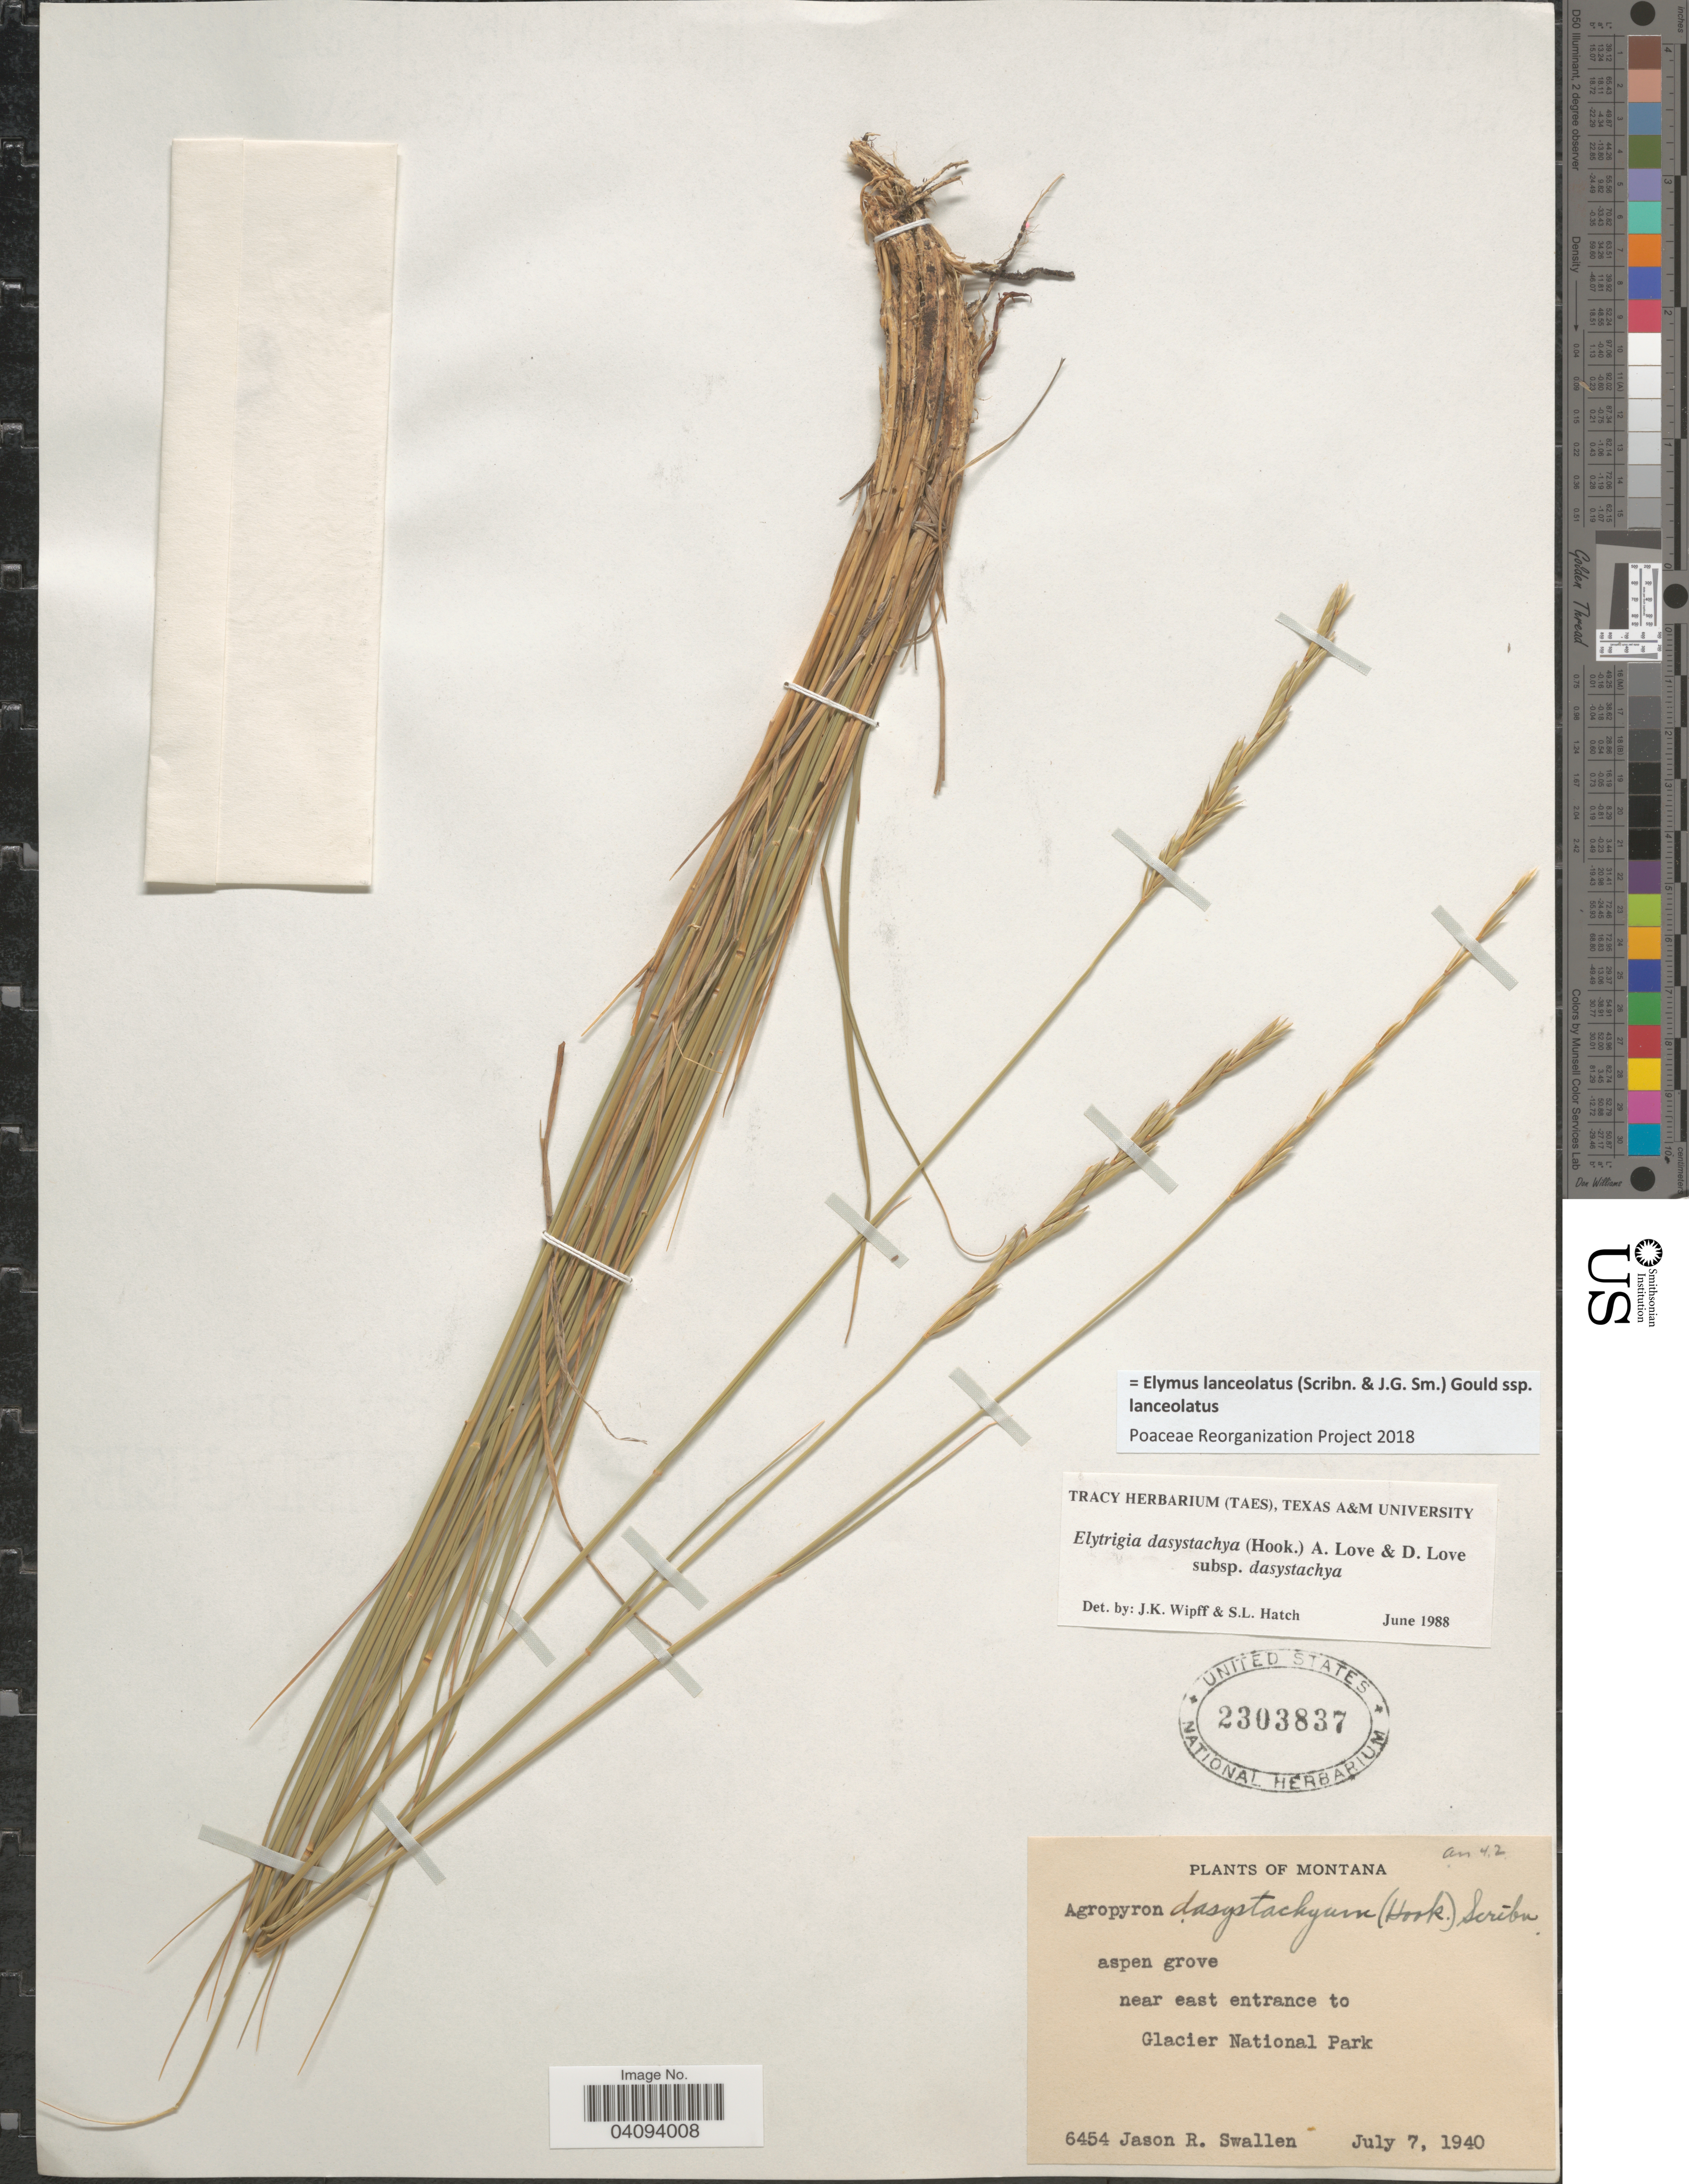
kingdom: Plantae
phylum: Tracheophyta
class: Liliopsida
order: Poales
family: Poaceae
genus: Elymus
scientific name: Elymus lanceolatus subsp. lanceolatus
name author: (Scribn. & J.G. Sm.) Gould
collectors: J. R. Swallen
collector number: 6454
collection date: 1940-07-07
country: United States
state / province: Montana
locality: Aspen grove near east entrance to Glacier National Park.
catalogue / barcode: US 2303837